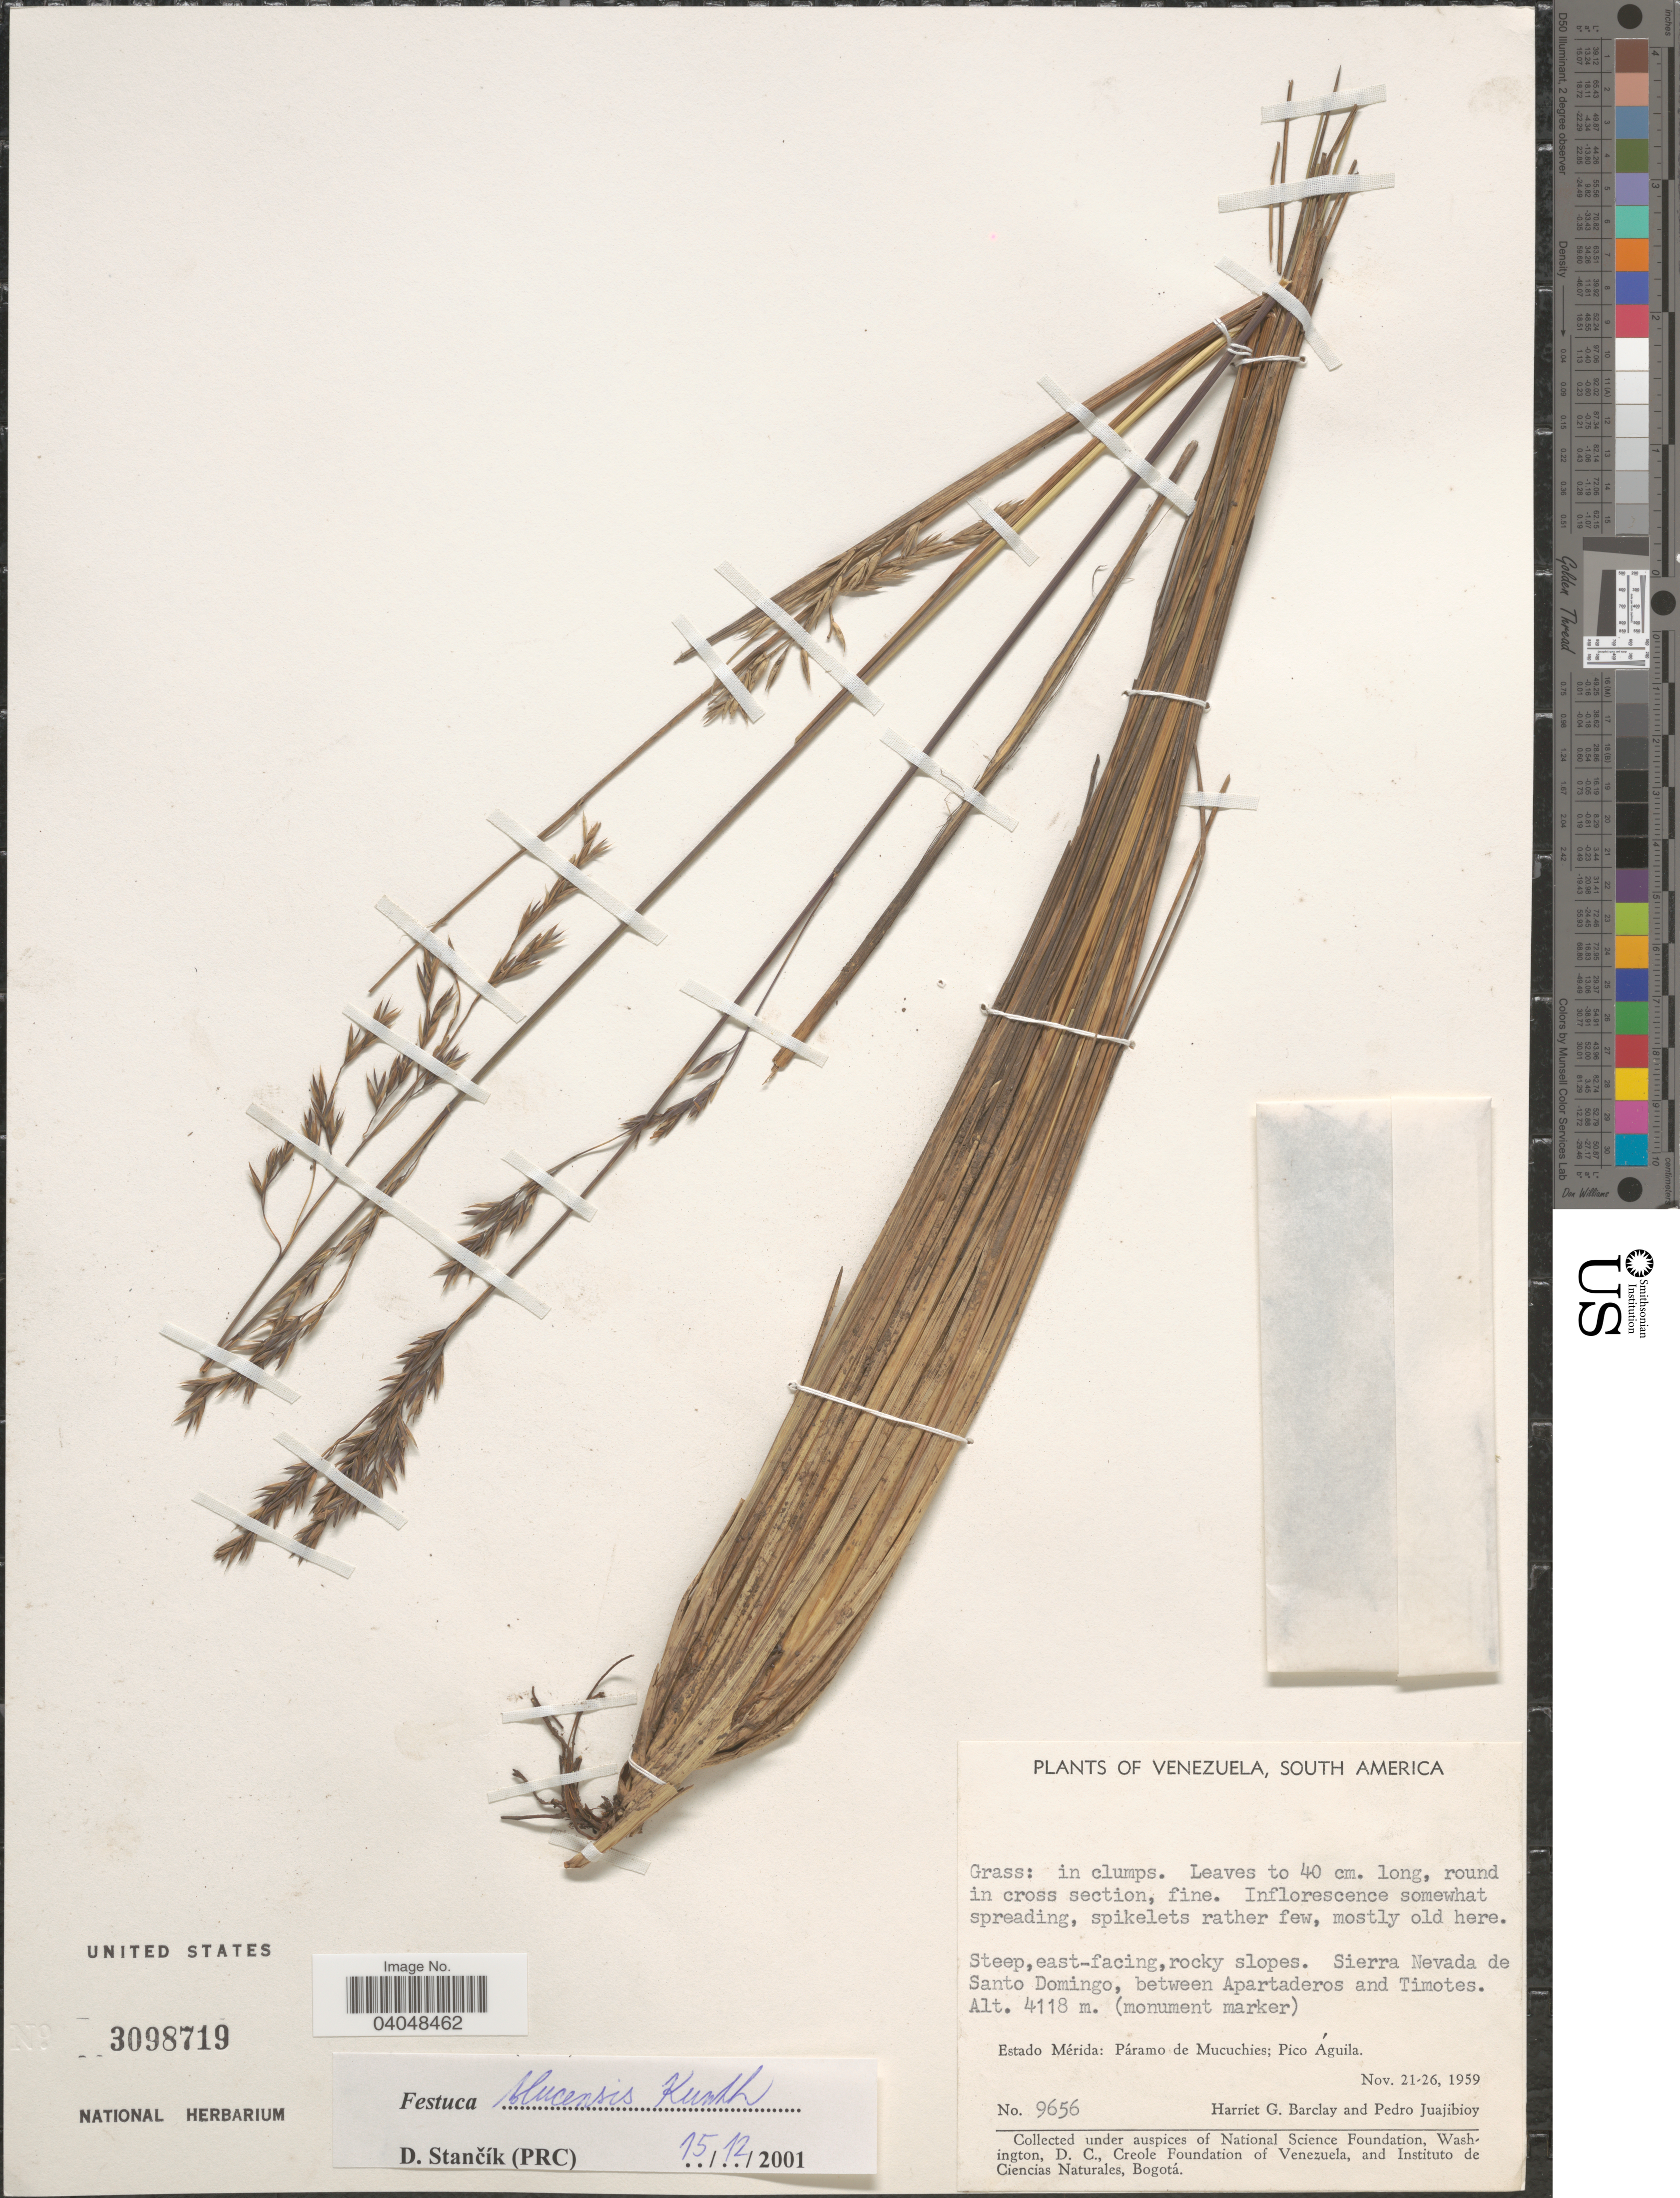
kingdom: Plantae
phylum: Tracheophyta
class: Liliopsida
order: Poales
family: Poaceae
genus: Festuca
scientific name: Festuca tolucensis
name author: Kunth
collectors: H. G. Barclay & P. Juajibioy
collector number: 9656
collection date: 1959-11-21/1959-11-26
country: Venezuela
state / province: Merida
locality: East-facing,rocky slopes. Sierra Nevada de Santo Domingo, between Apartaderos and Timotes. Páramos de Mucuchies; Pico Águila.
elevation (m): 4118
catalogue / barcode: US 3098719